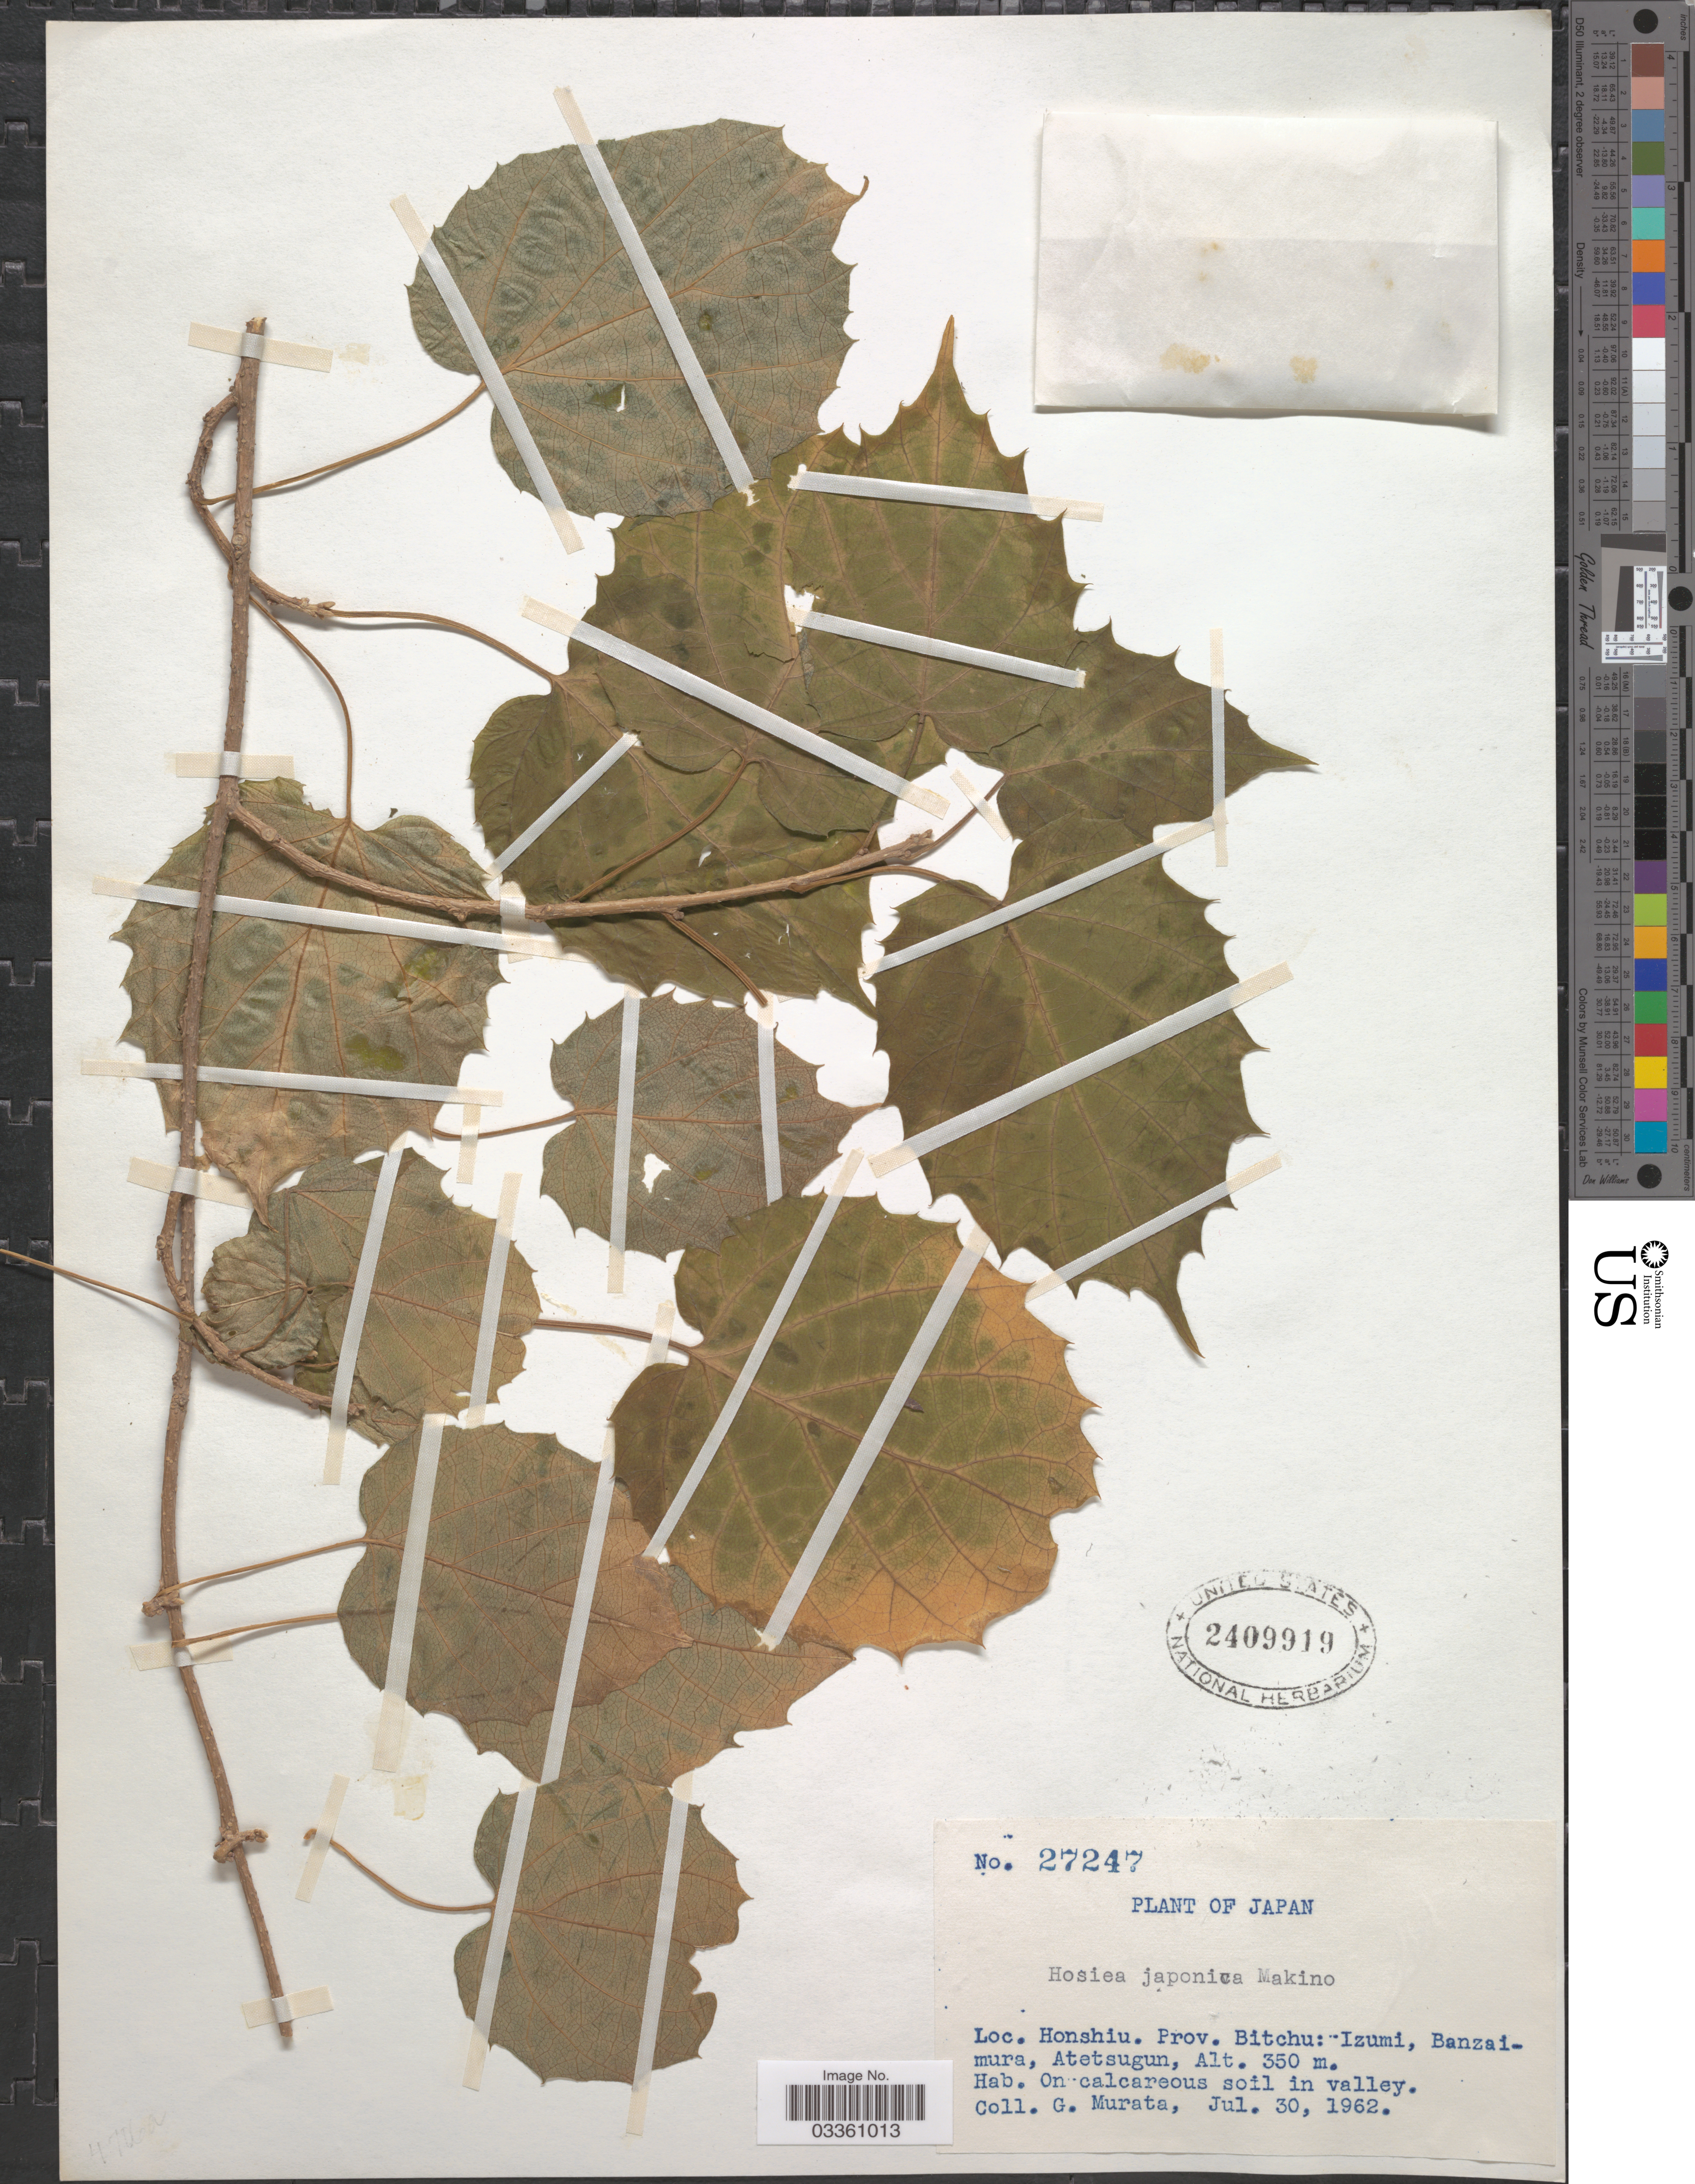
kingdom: Plantae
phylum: Tracheophyta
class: Magnoliopsida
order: Icacinales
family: Icacinaceae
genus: Hosiea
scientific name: Hosiea japonica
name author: Makino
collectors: G. Murata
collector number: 27247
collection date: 1962-07-30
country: Japan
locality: Honshiu. Prov. Bitchu: Izumi, Banzaimura, Atetsugun. On calcareous soil in valley.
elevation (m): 350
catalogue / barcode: US 2409919